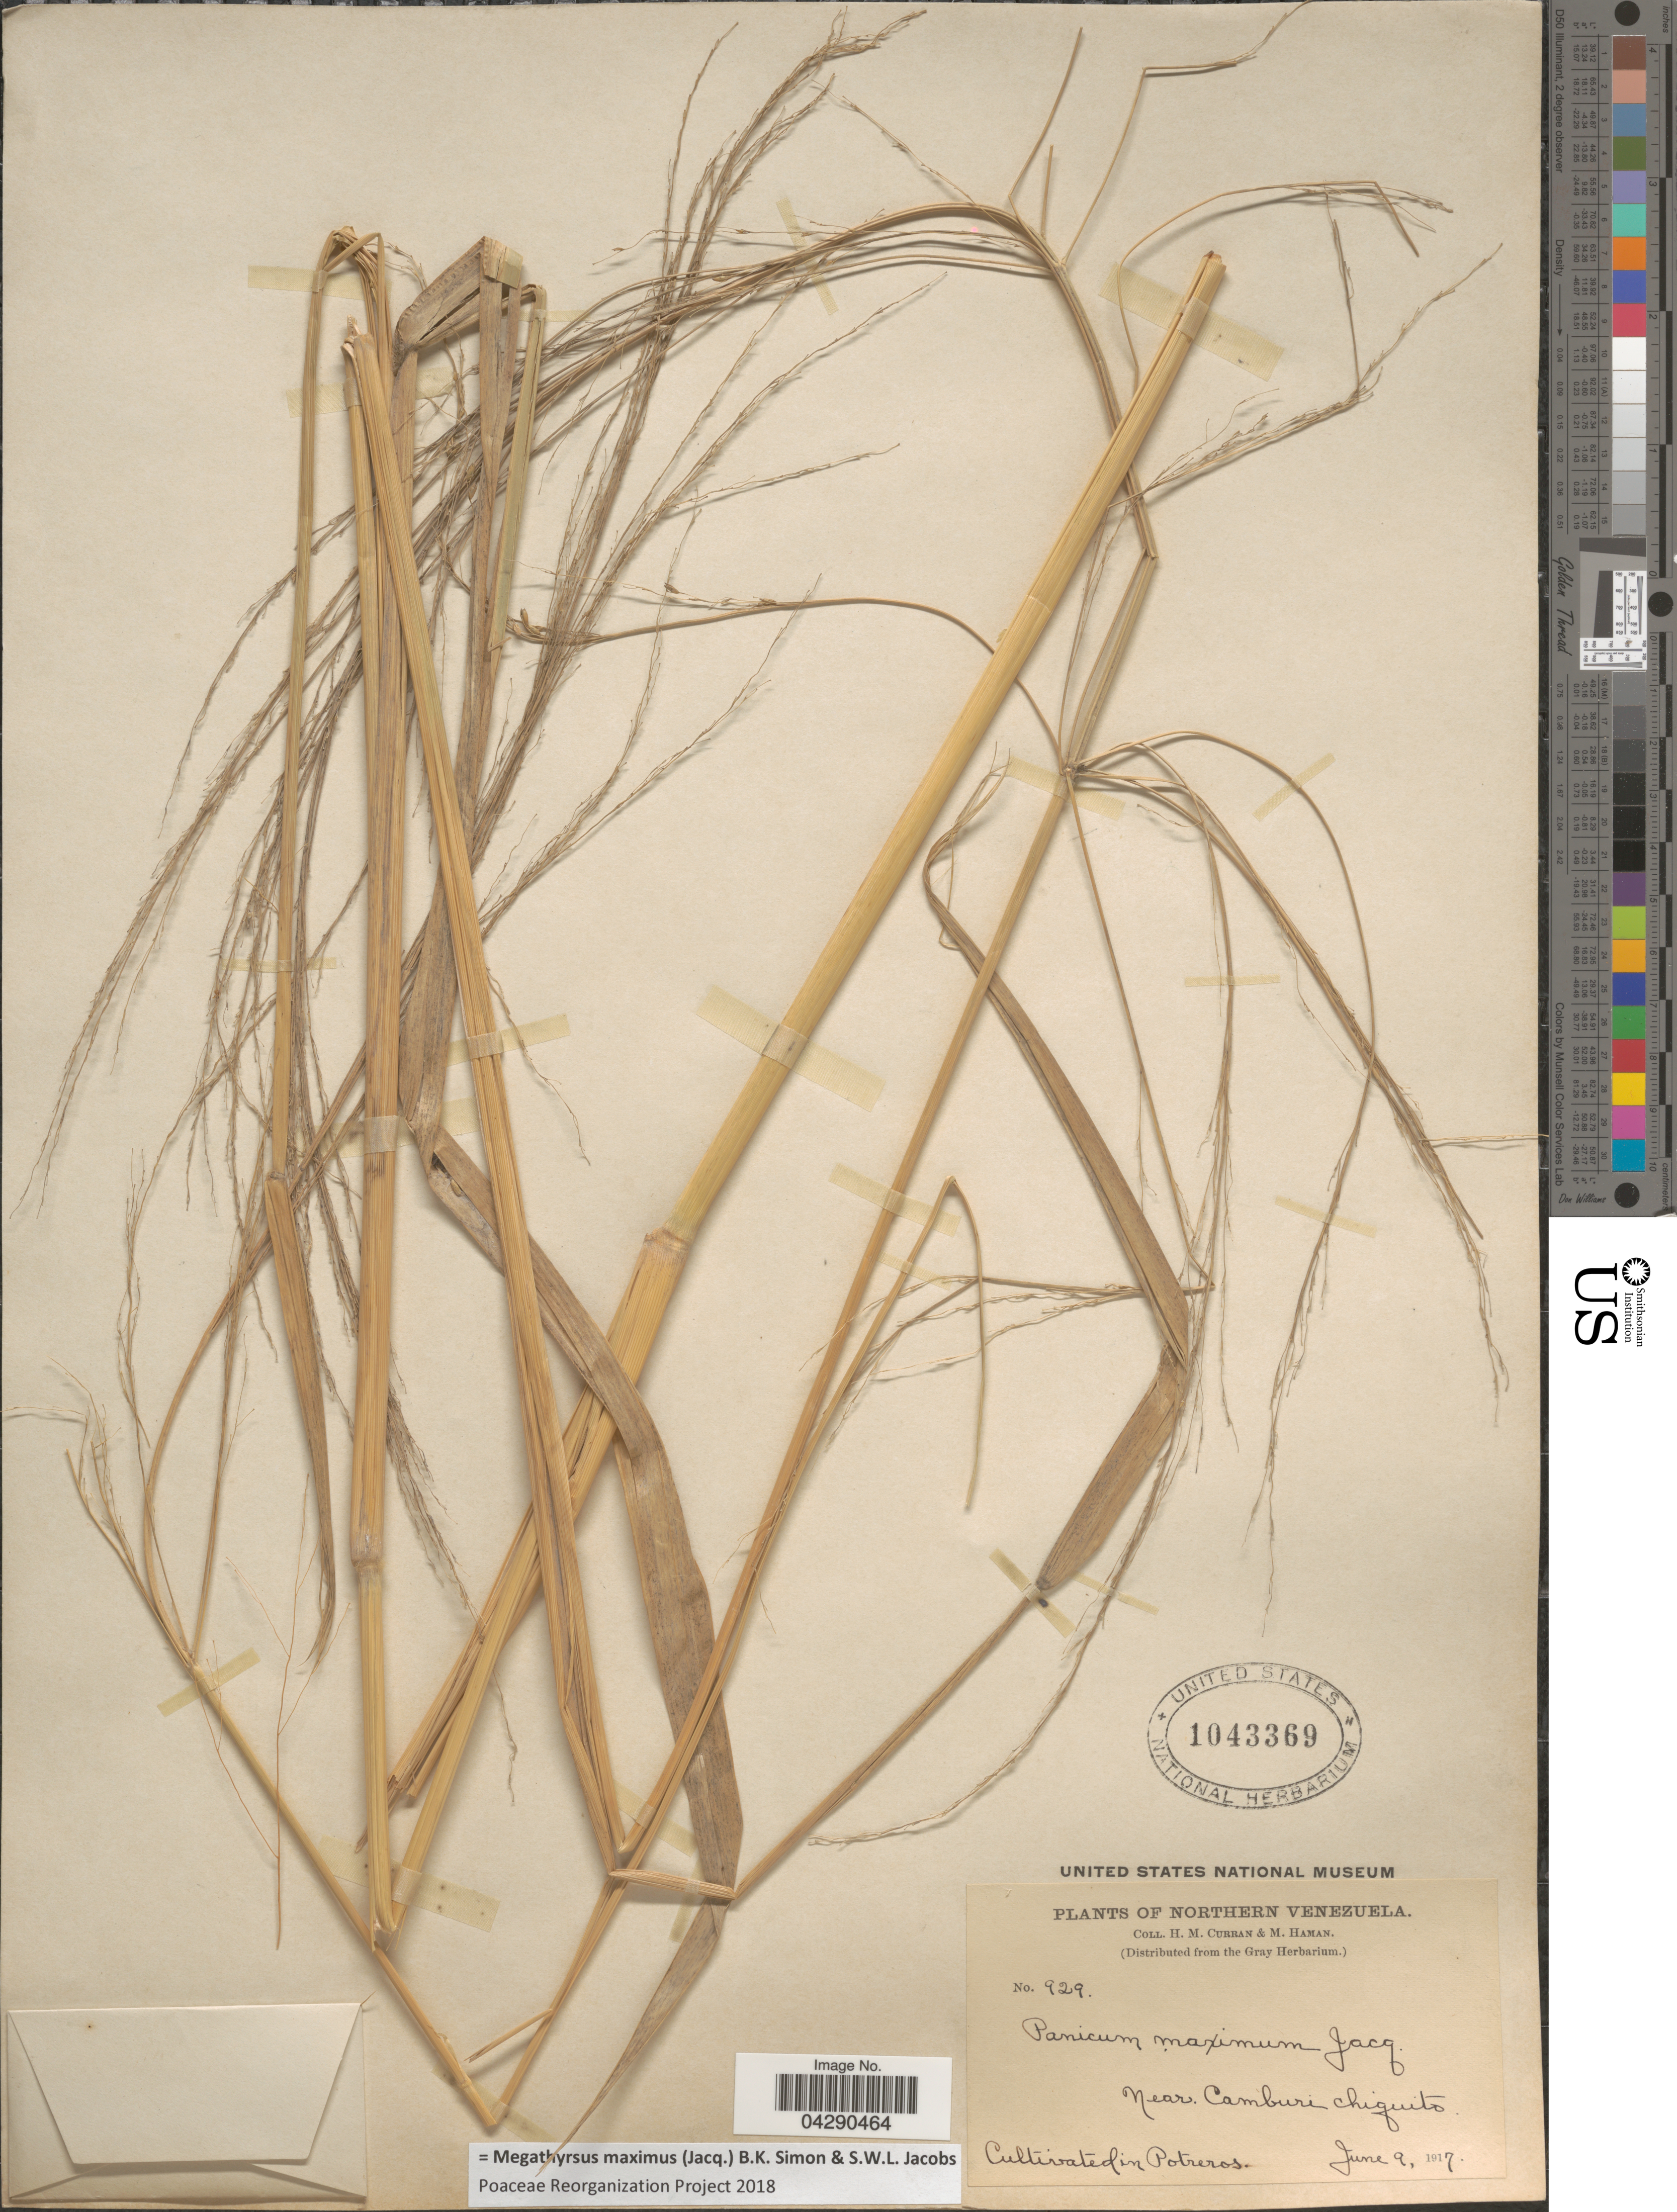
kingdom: Plantae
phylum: Tracheophyta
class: Liliopsida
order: Poales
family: Poaceae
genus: Megathyrsus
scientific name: Megathyrsus maximus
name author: (Jacq.) B.K. Simon & S.W.L. Jacobs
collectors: H. M. Curran & M. Haman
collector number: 929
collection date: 1917-06-09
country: Venezuela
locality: Northern Venezuela. Near Camburi chiquito. Cultivated in Potreros.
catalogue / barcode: US 1043369